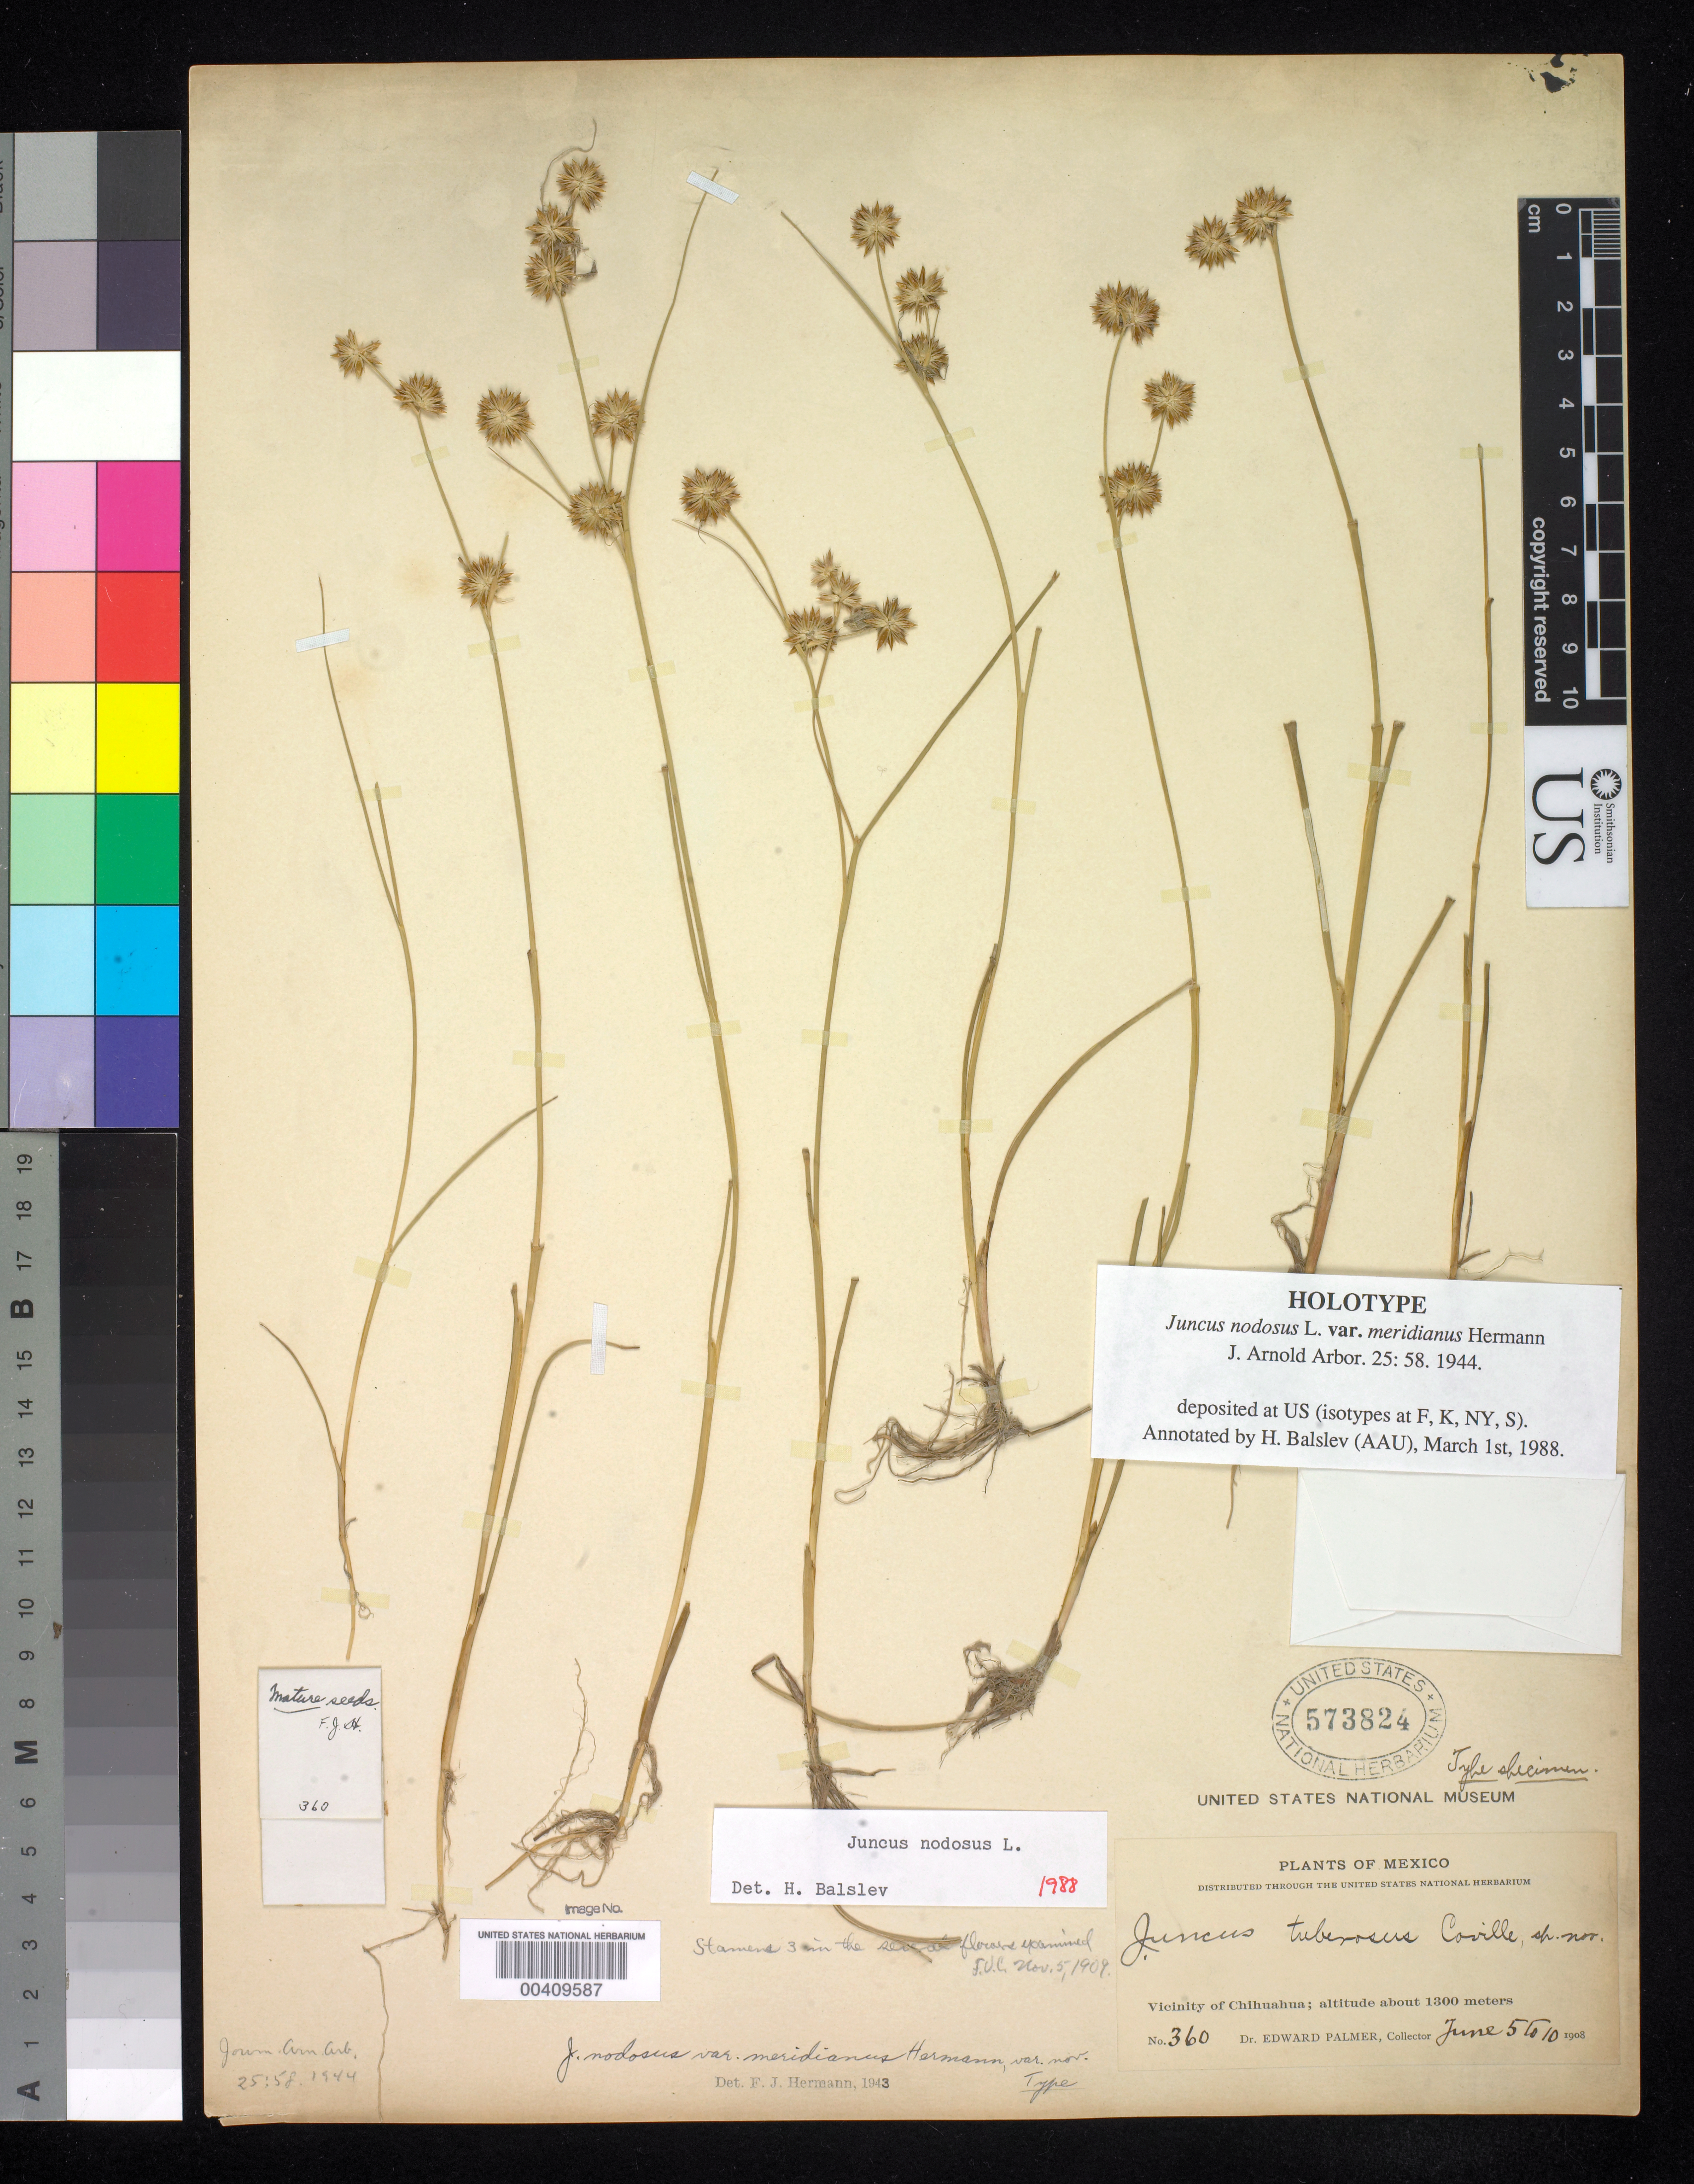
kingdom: Plantae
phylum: Tracheophyta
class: Liliopsida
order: Poales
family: Juncaceae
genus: Juncus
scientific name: Juncus nodosus var. meridianus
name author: F.J. Herm. in I.M. Johnst.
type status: Holotype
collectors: E. Palmer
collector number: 360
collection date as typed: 05 Jun 1908 to 10 Jun 1908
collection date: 1908-06-05/1908-06-10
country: Mexico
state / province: Chihuahua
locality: Vicinity of Chihuahua.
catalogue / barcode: US 573824